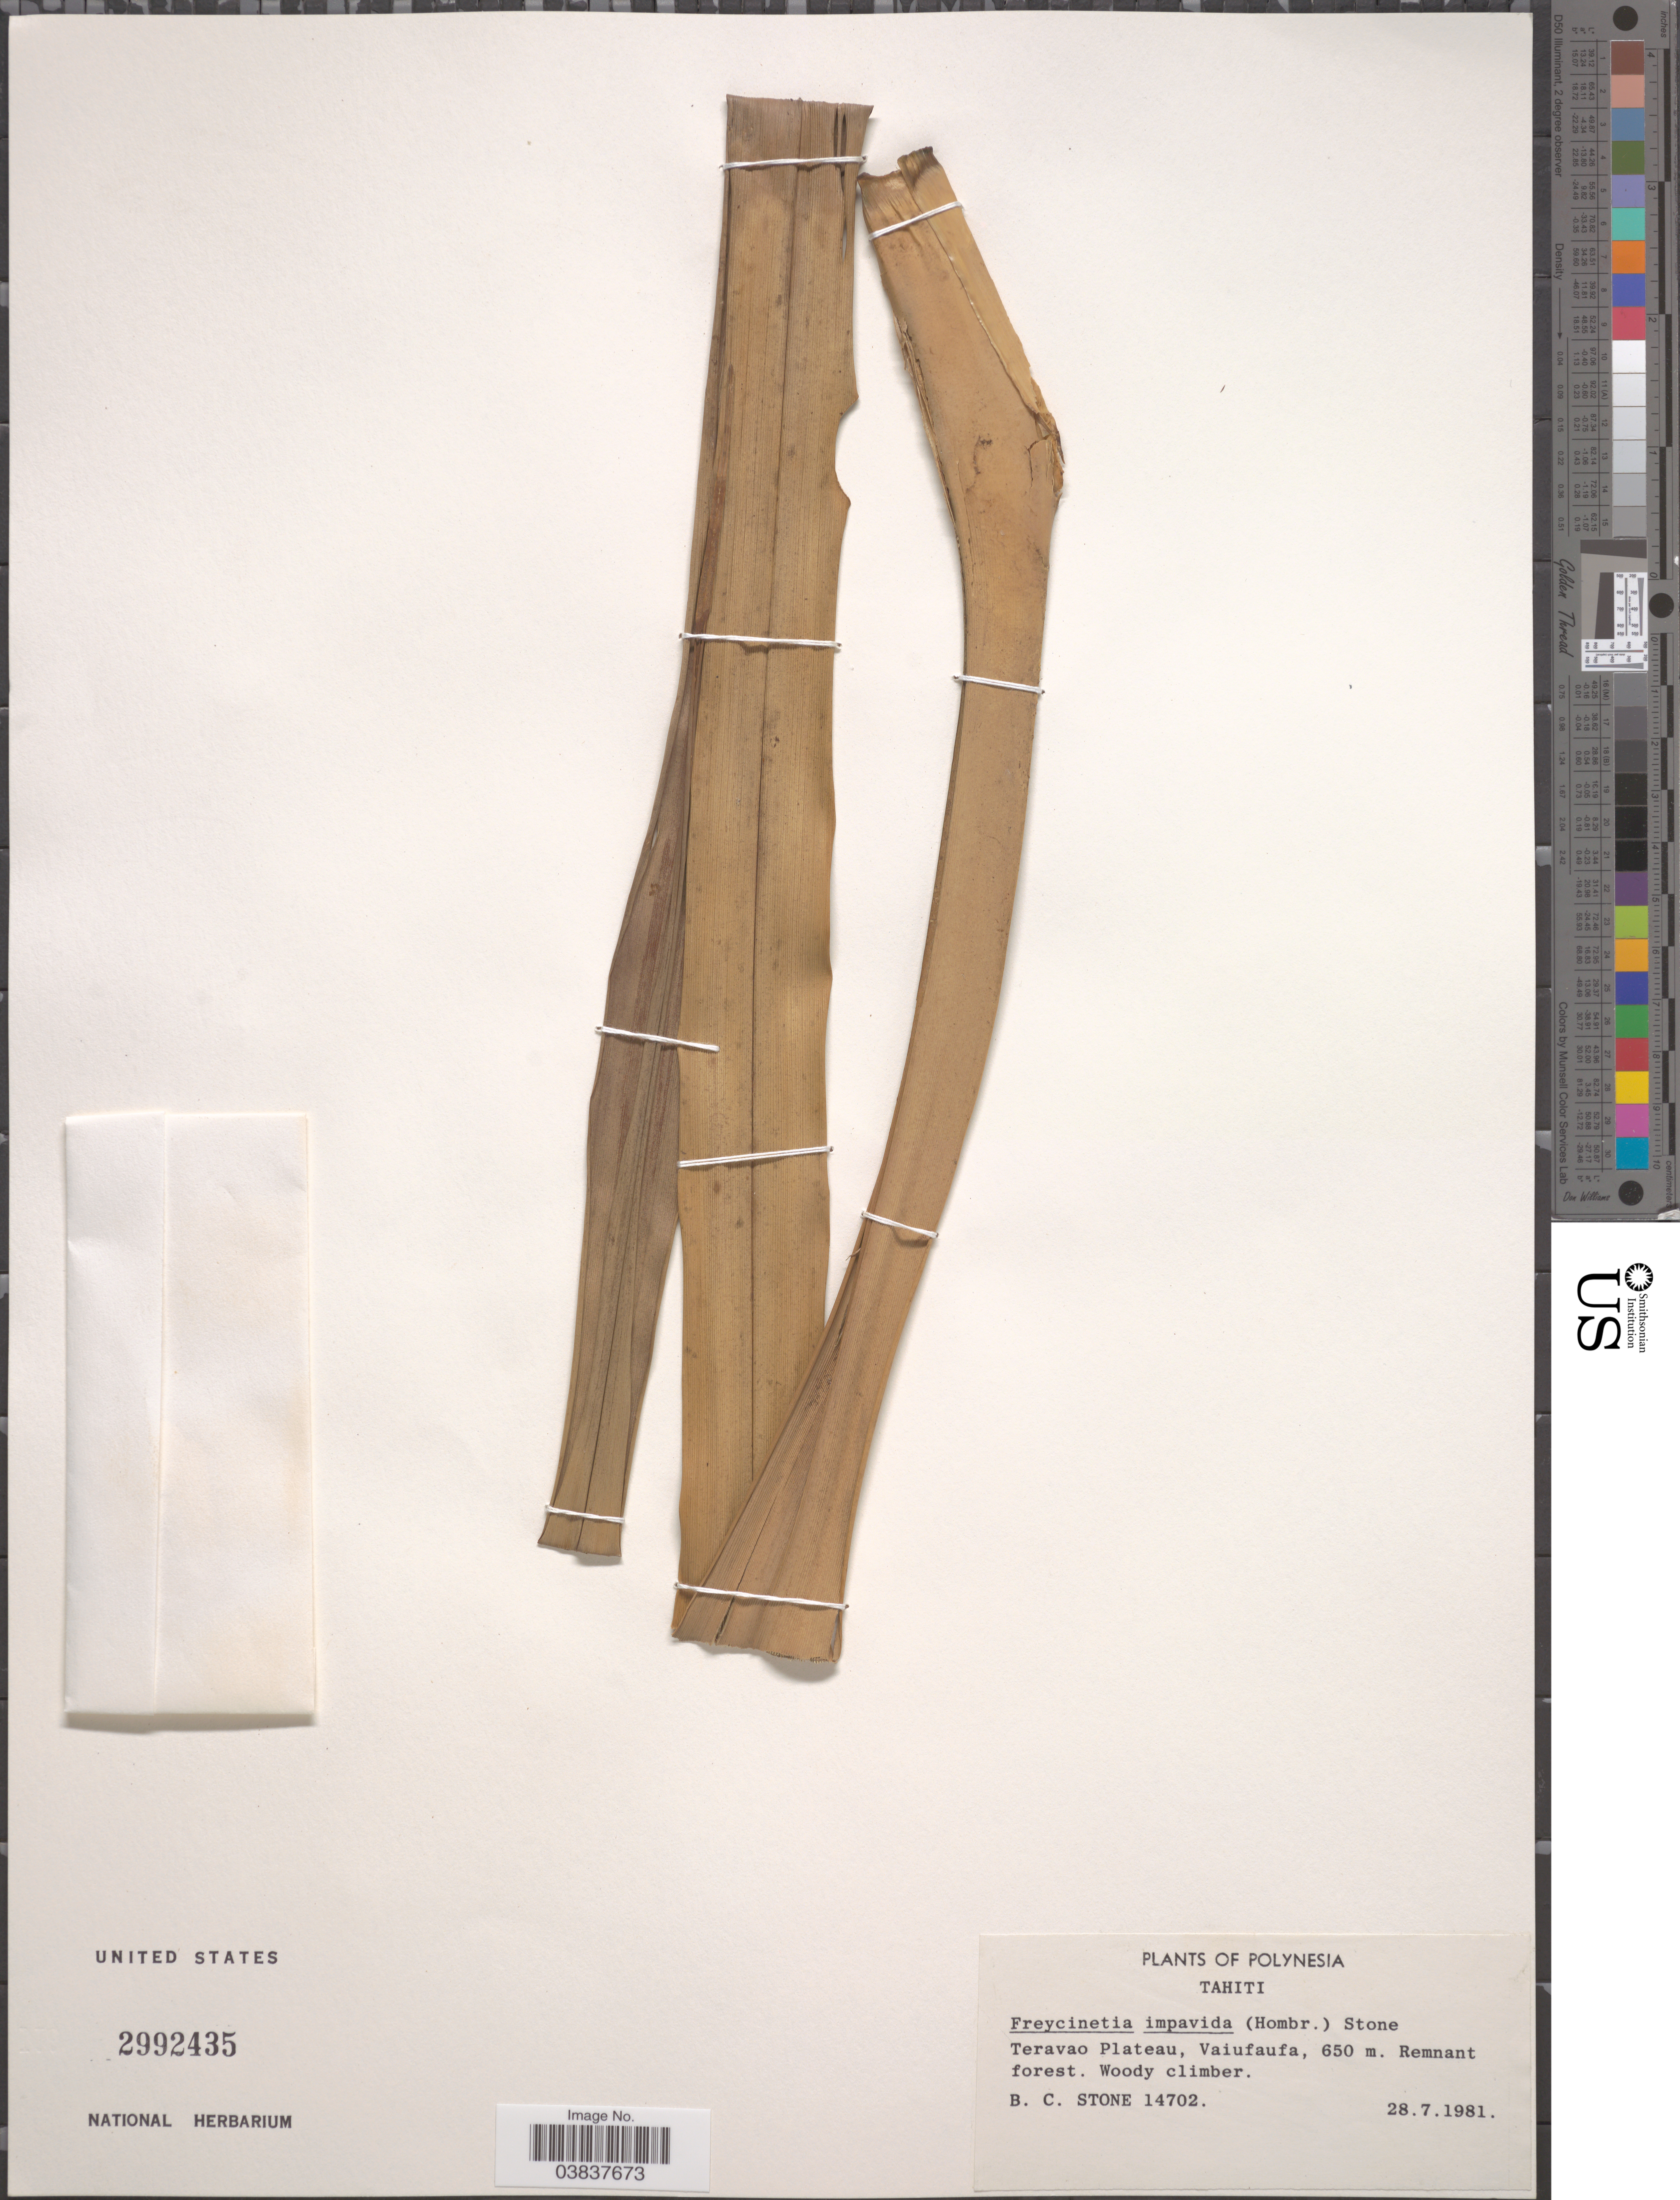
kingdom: Plantae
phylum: Tracheophyta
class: Liliopsida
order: Pandanales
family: Pandanaceae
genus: Freycinetia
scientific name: Freycinetia impavida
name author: (Hombr. & Jacquinot ex Decne.) B.C. Stone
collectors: B. C. Stone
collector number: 14702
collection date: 1981-07-28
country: French Polynesia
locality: Polynesia. Tahiti. Teravao Plateau, Vaiufaufa.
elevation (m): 650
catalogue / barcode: US 2992435